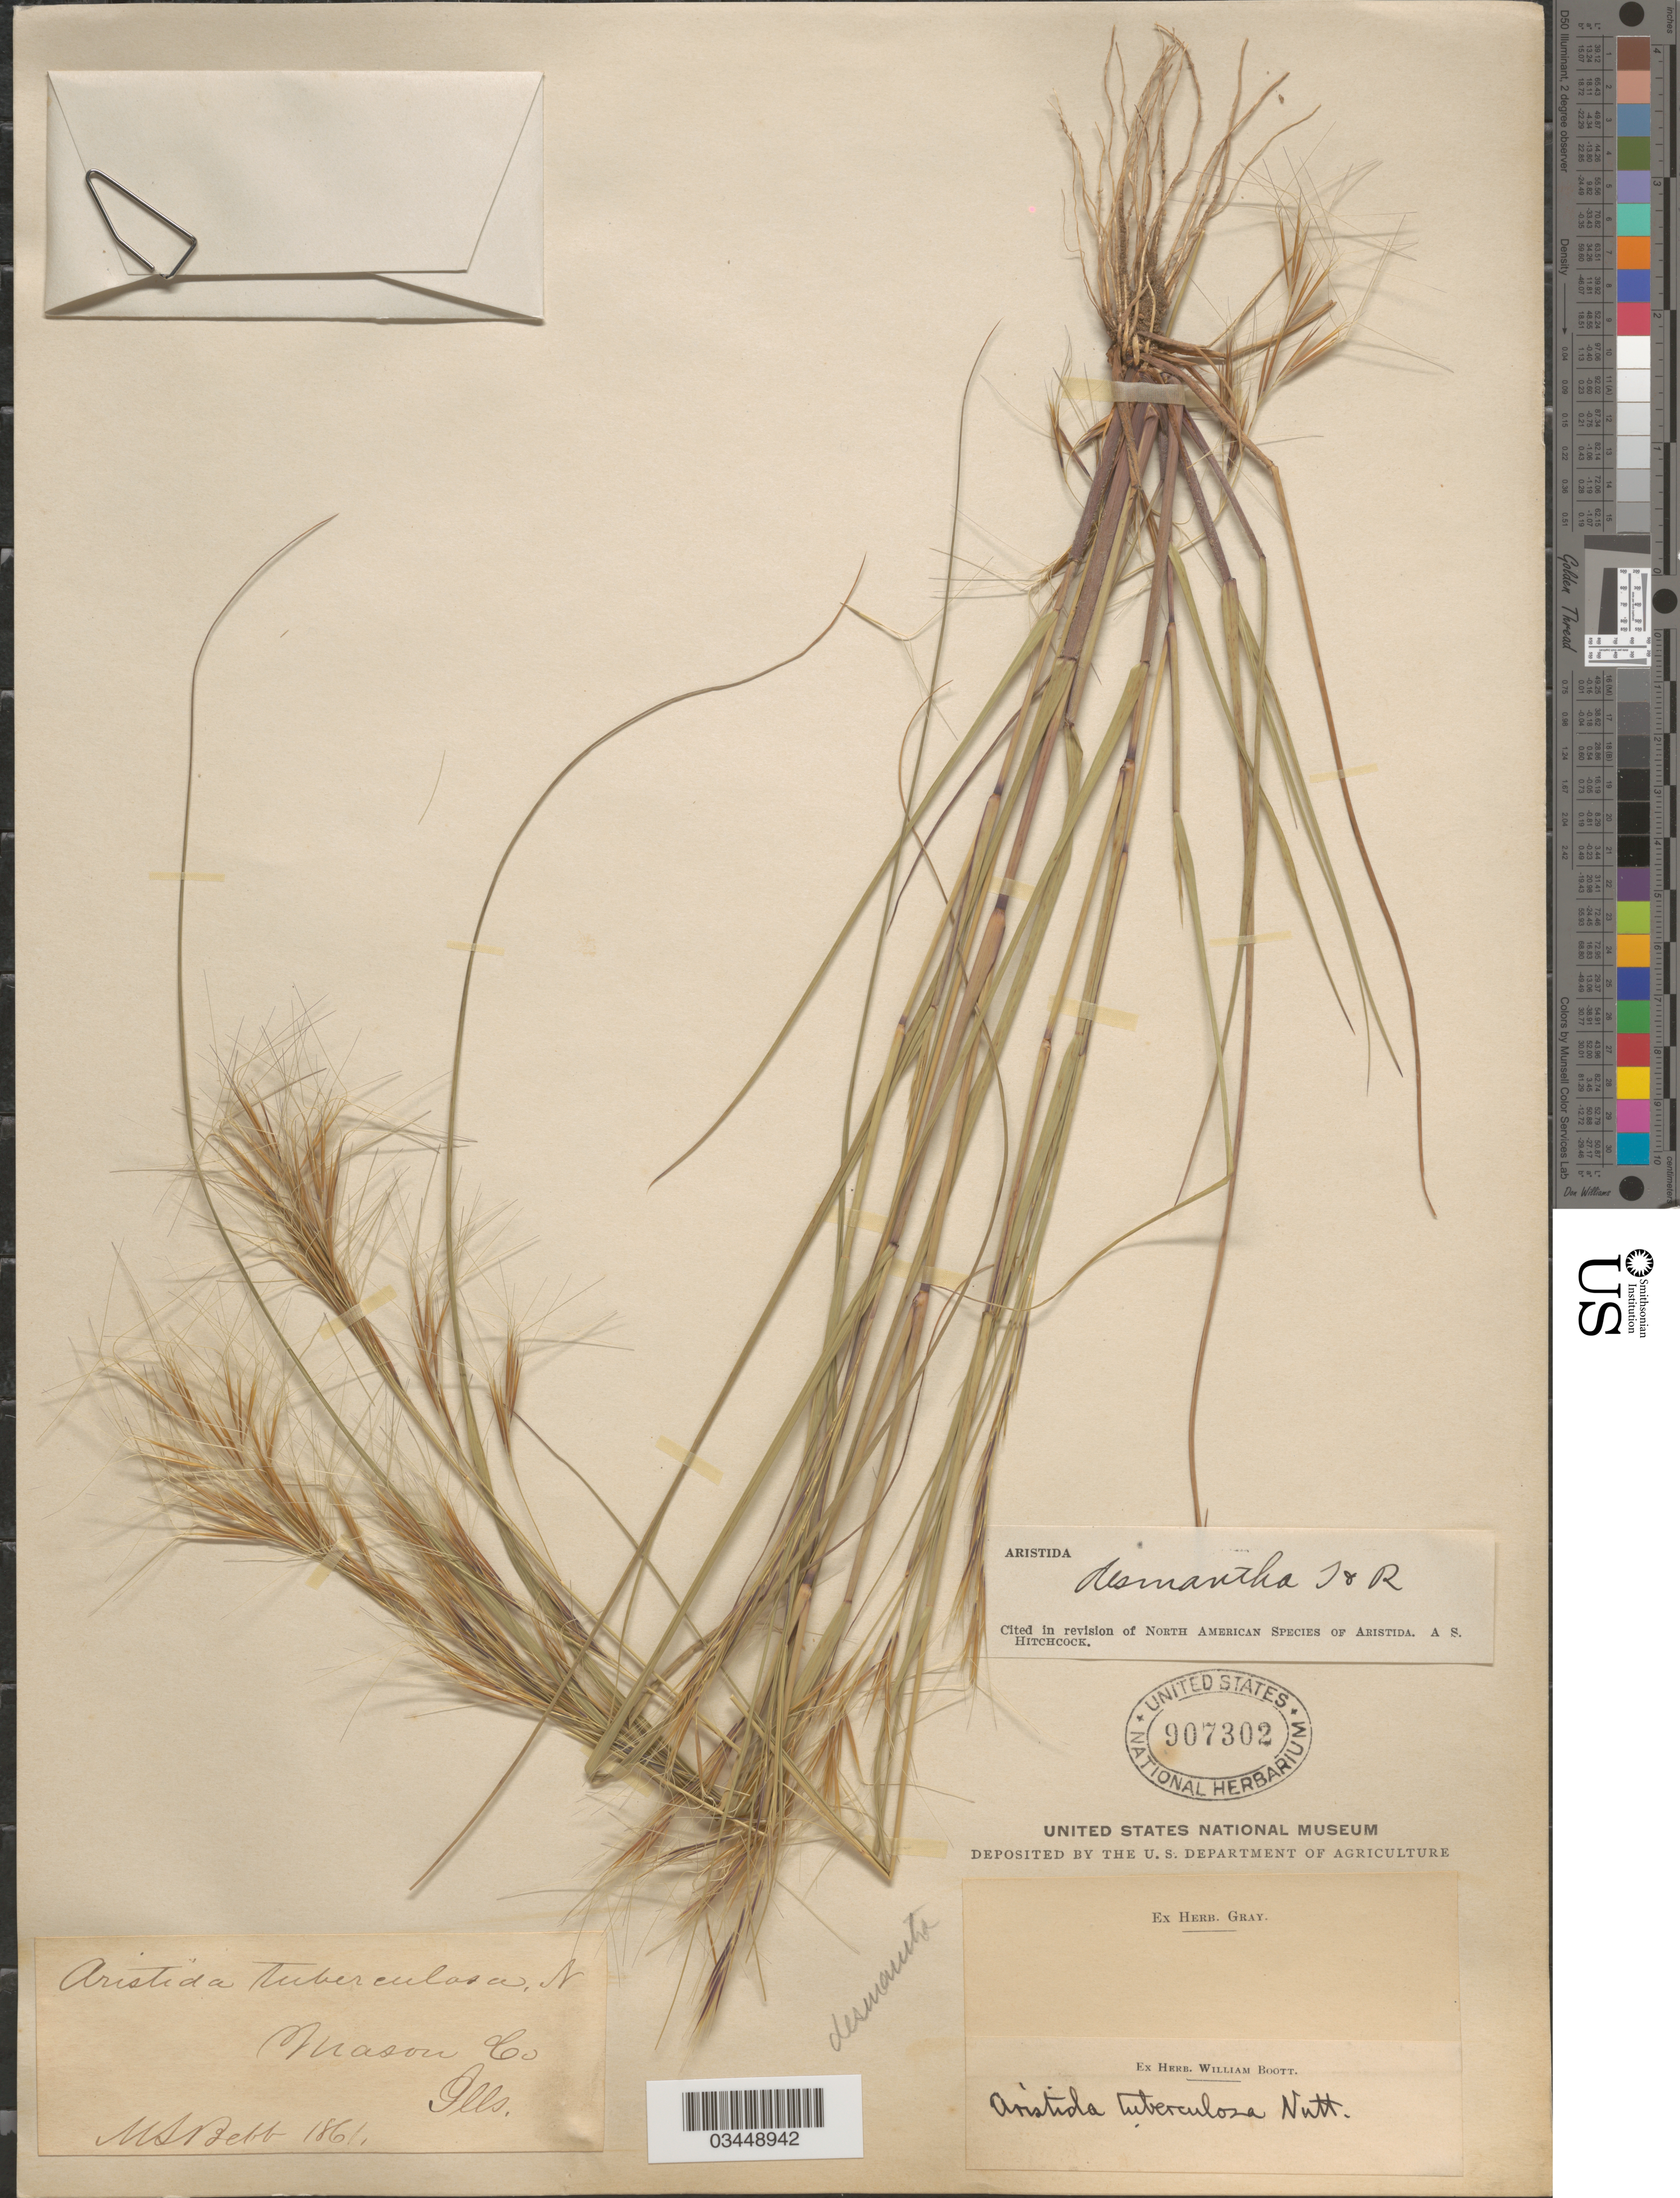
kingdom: Plantae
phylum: Tracheophyta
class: Liliopsida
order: Poales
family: Poaceae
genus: Aristida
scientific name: Aristida desmantha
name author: Trin. & Rupr.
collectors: M. Bebb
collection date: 1861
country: United States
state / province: Illinois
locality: Mason Co.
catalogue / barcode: US 907302